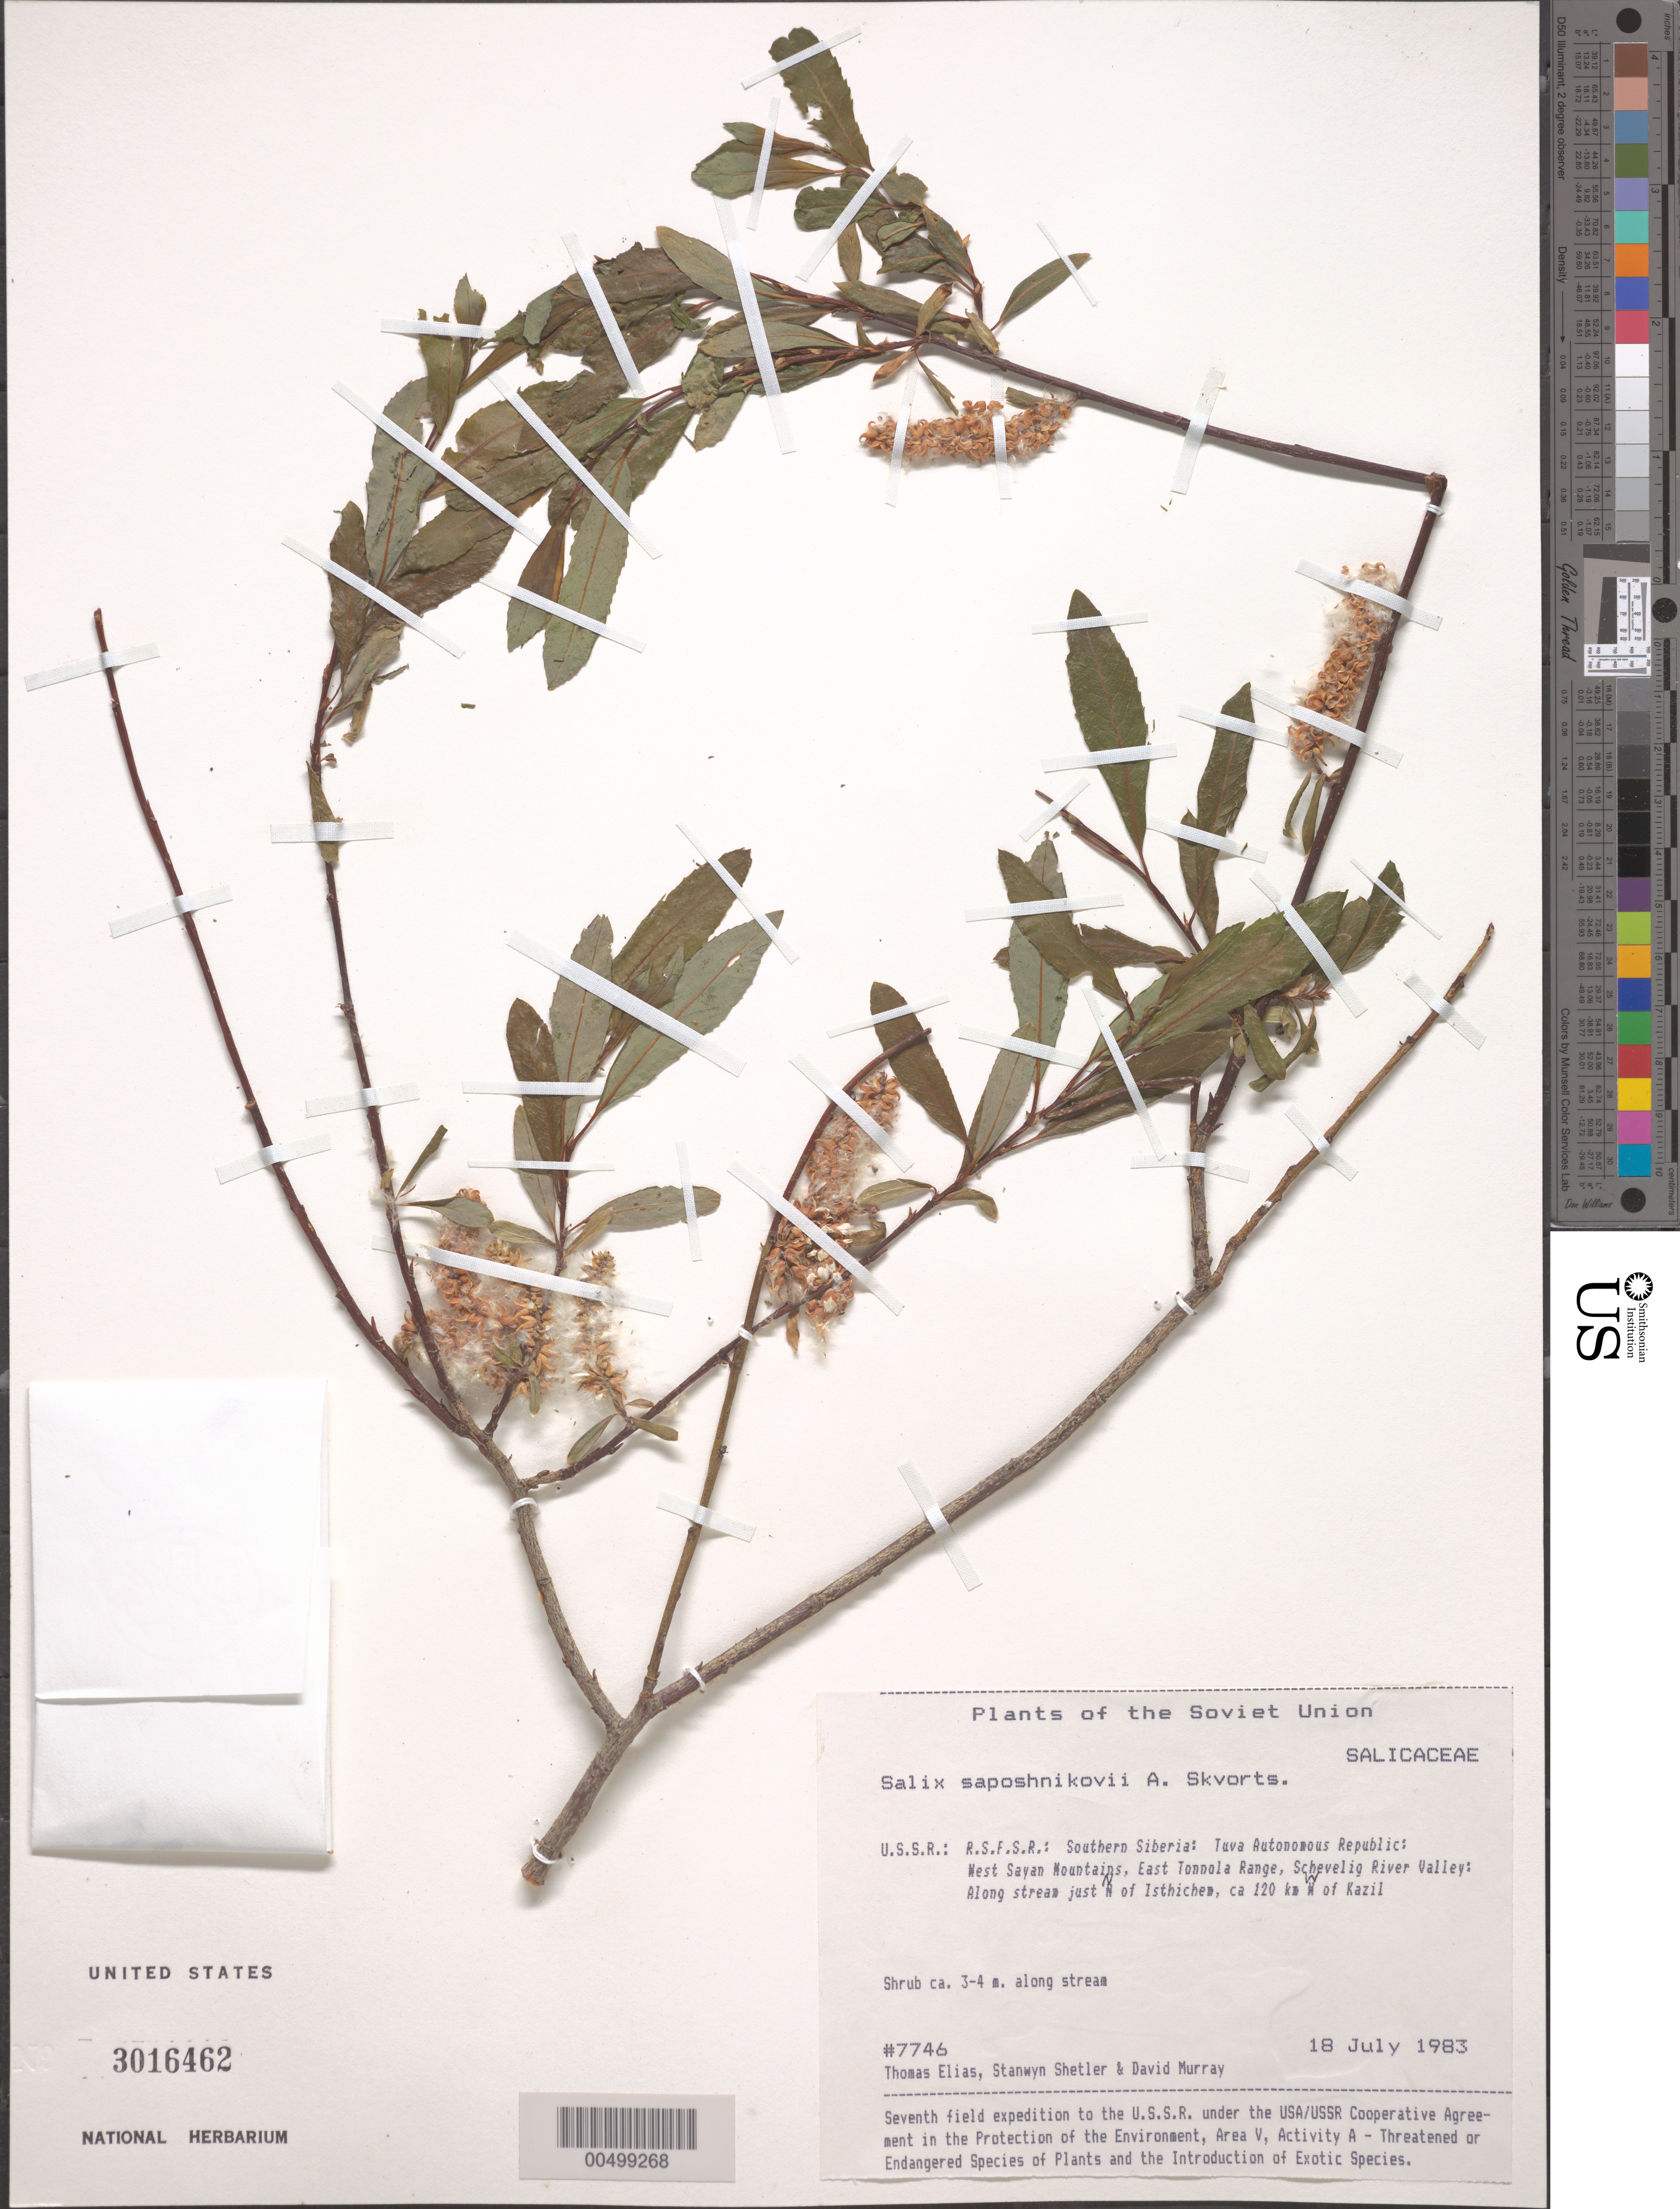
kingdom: Plantae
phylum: Tracheophyta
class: Magnoliopsida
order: Malpighiales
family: Salicaceae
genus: Salix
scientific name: Salix saposhnikovii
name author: A.K. Skvortsov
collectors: T. Elias, S. Shetler & D. F. Murray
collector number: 7746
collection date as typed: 18 Jul 1983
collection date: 1983-07-18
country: Russian Federation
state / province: Tuva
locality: West Sayan Mountains, E Tonnola [Tannu-Ola] Range, Schevelig River Valley, just N of Isthichem [Ishti-Khem], *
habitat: along stream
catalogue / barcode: US 3016462